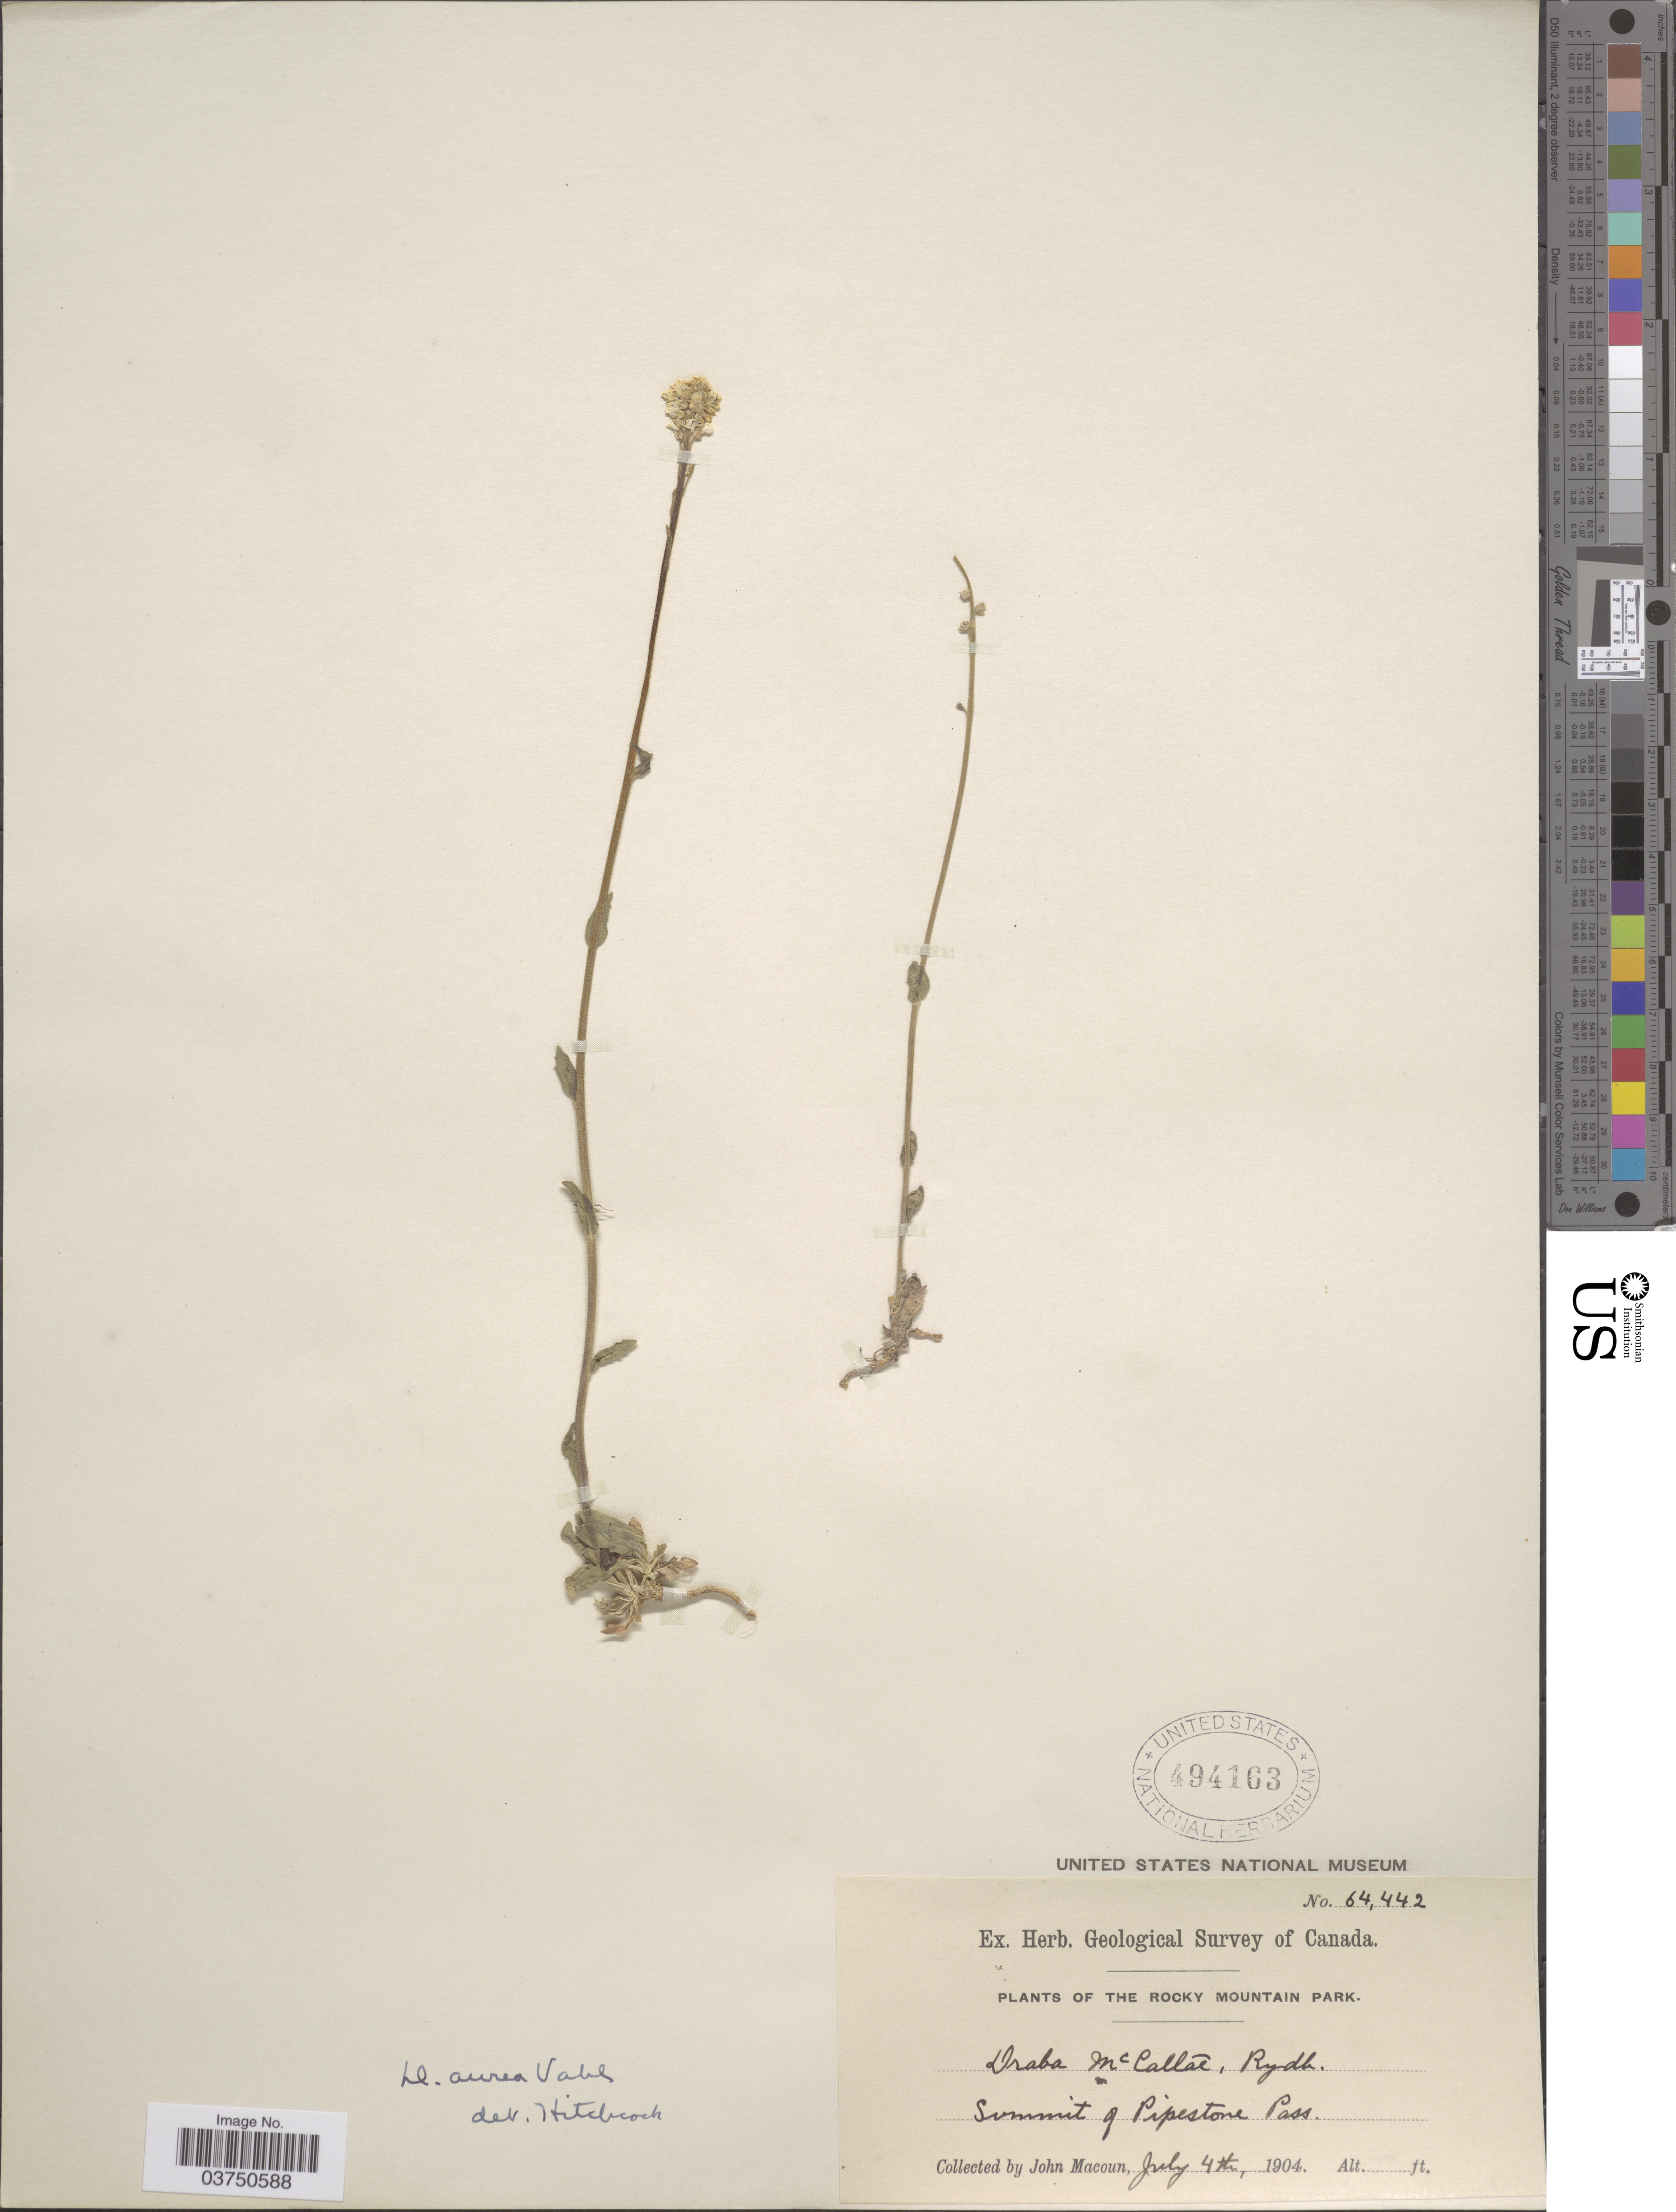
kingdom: Plantae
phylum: Tracheophyta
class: Magnoliopsida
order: Brassicales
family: Brassicaceae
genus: Draba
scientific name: Draba aurea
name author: Vahl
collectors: J. Macoun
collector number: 64442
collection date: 1904-07-04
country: Canada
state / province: Alberta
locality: The Rocky Mountain Park. Summit of Pipestone Pass.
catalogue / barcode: US 494163